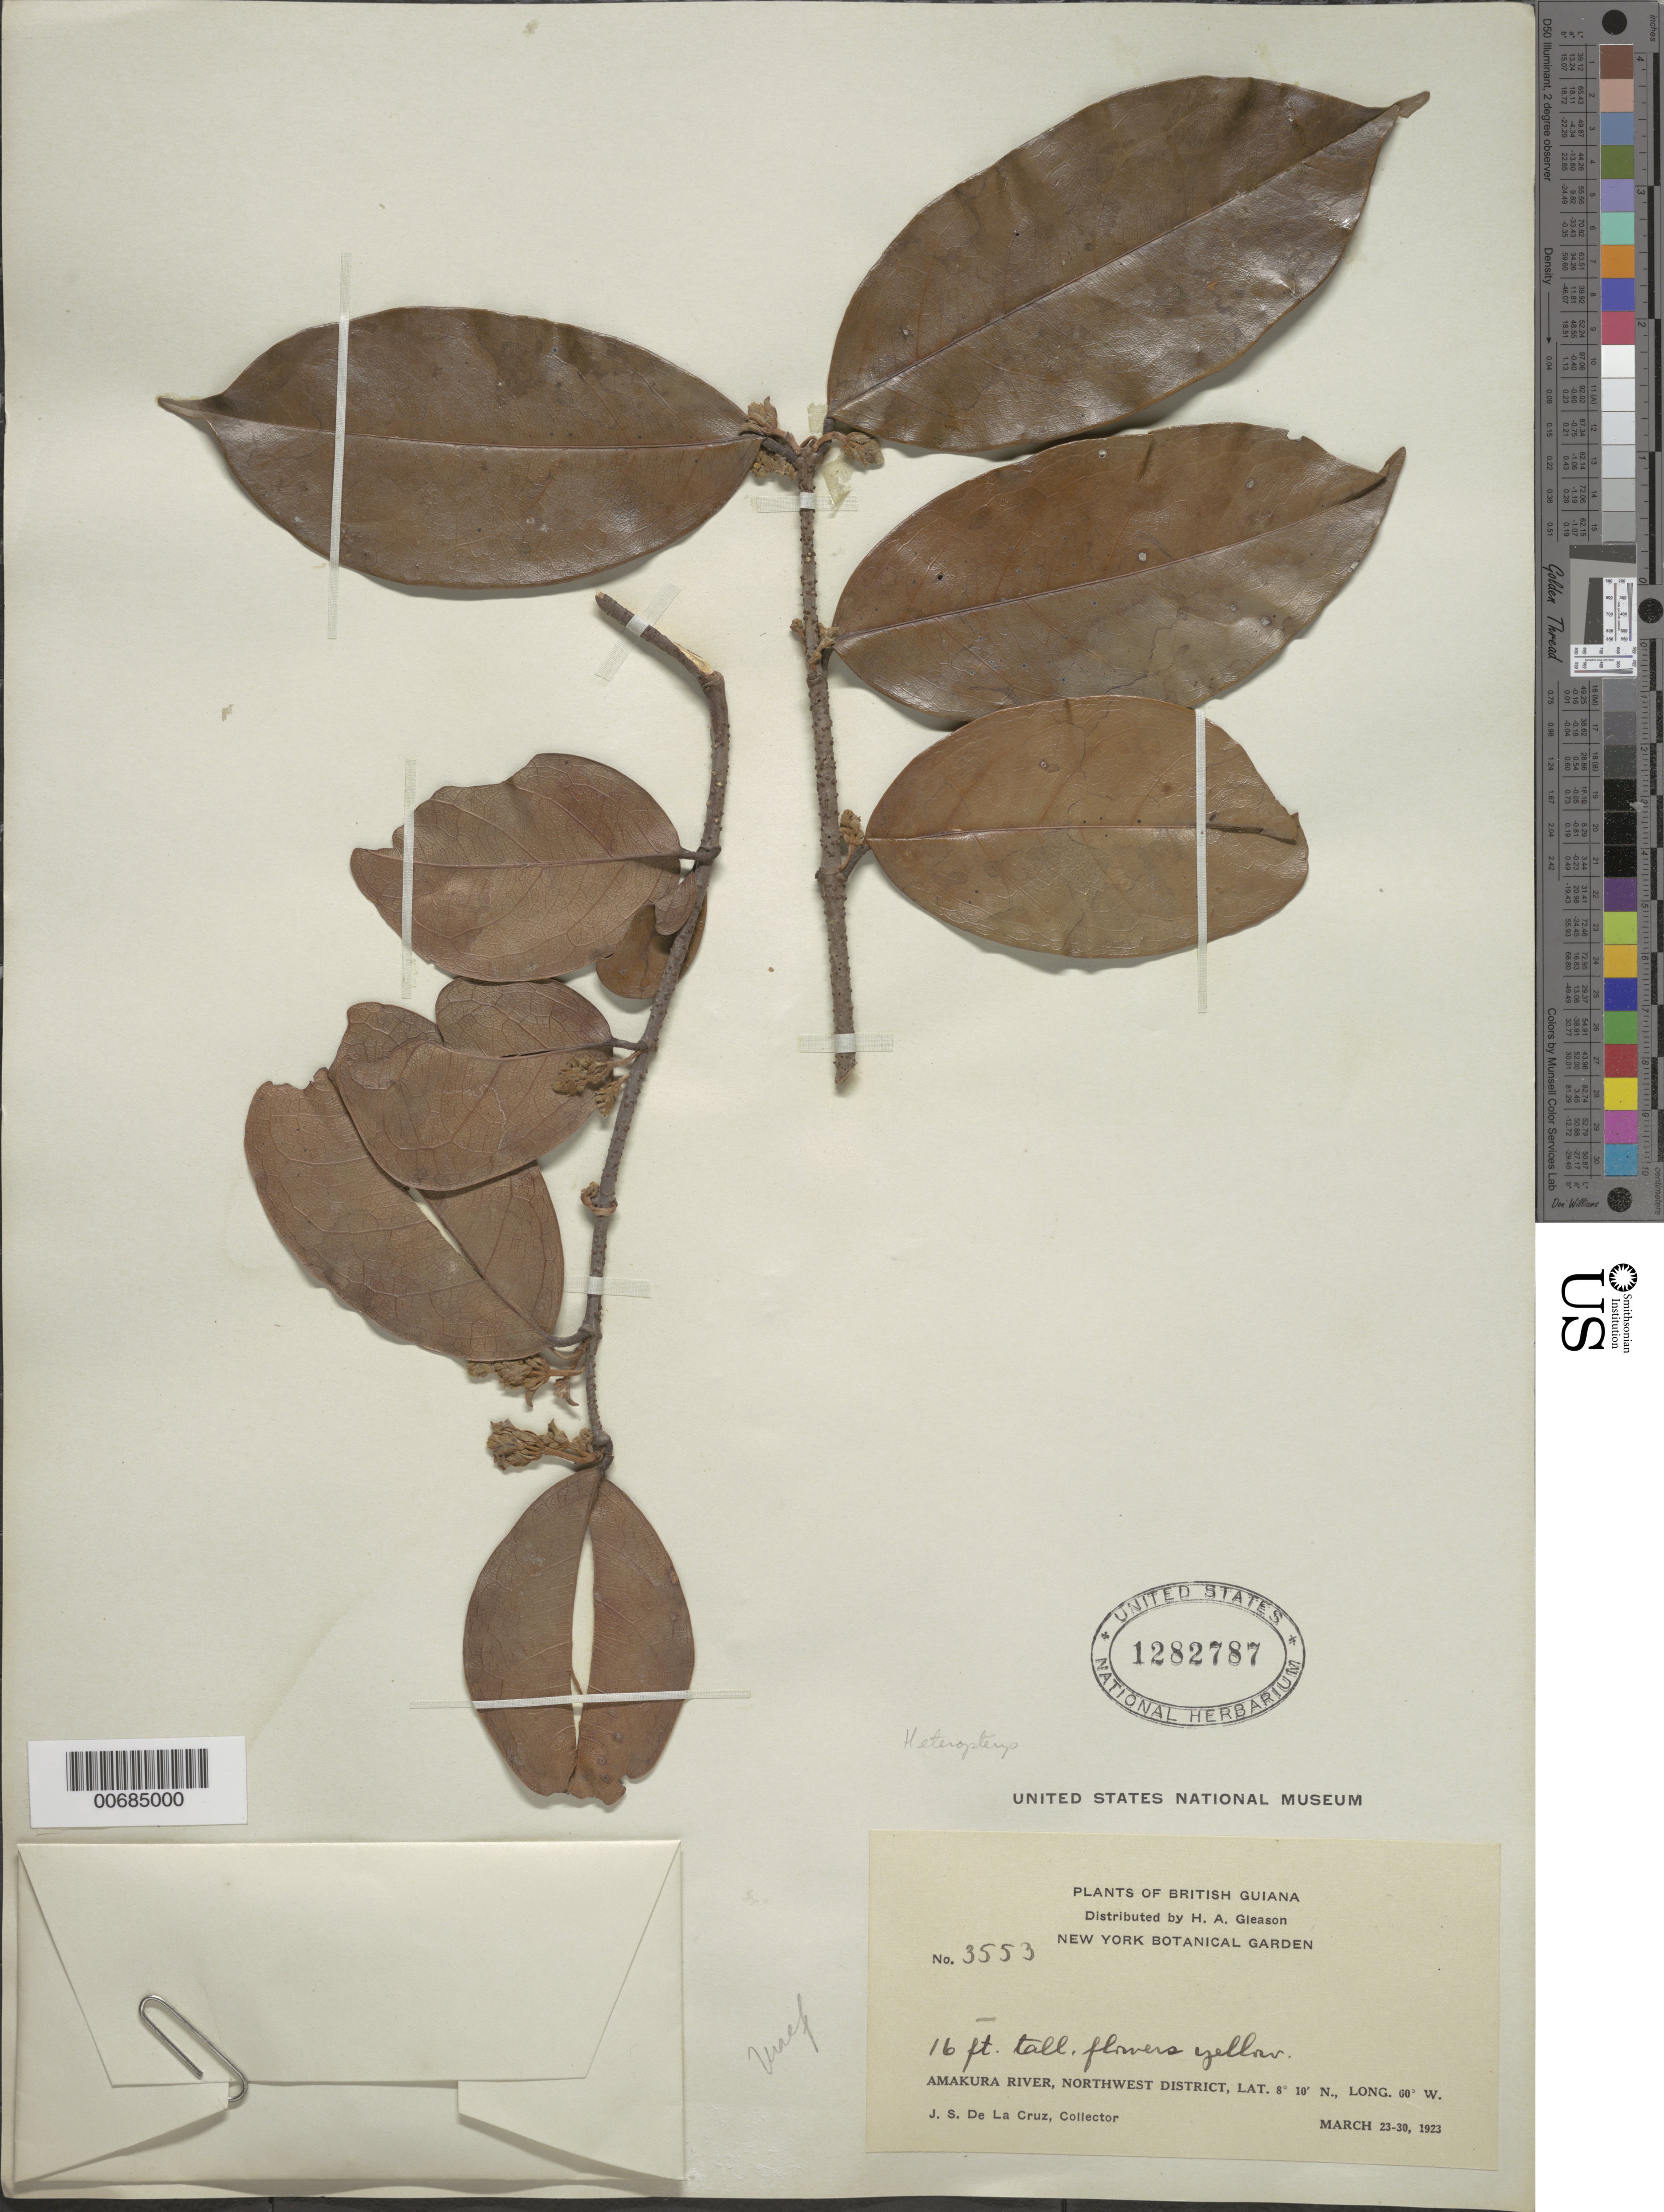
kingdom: Plantae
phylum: Tracheophyta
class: Magnoliopsida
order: Malpighiales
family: Malpighiaceae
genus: Heteropterys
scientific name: Heteropterys sp.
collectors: J. S. de la Cruz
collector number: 3553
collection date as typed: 23-Mar-23 to 30-Mar-23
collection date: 1923-03-23/1923-03-30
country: Guyana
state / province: Barima-Waini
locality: Amakura R., NW District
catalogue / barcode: US 1282787